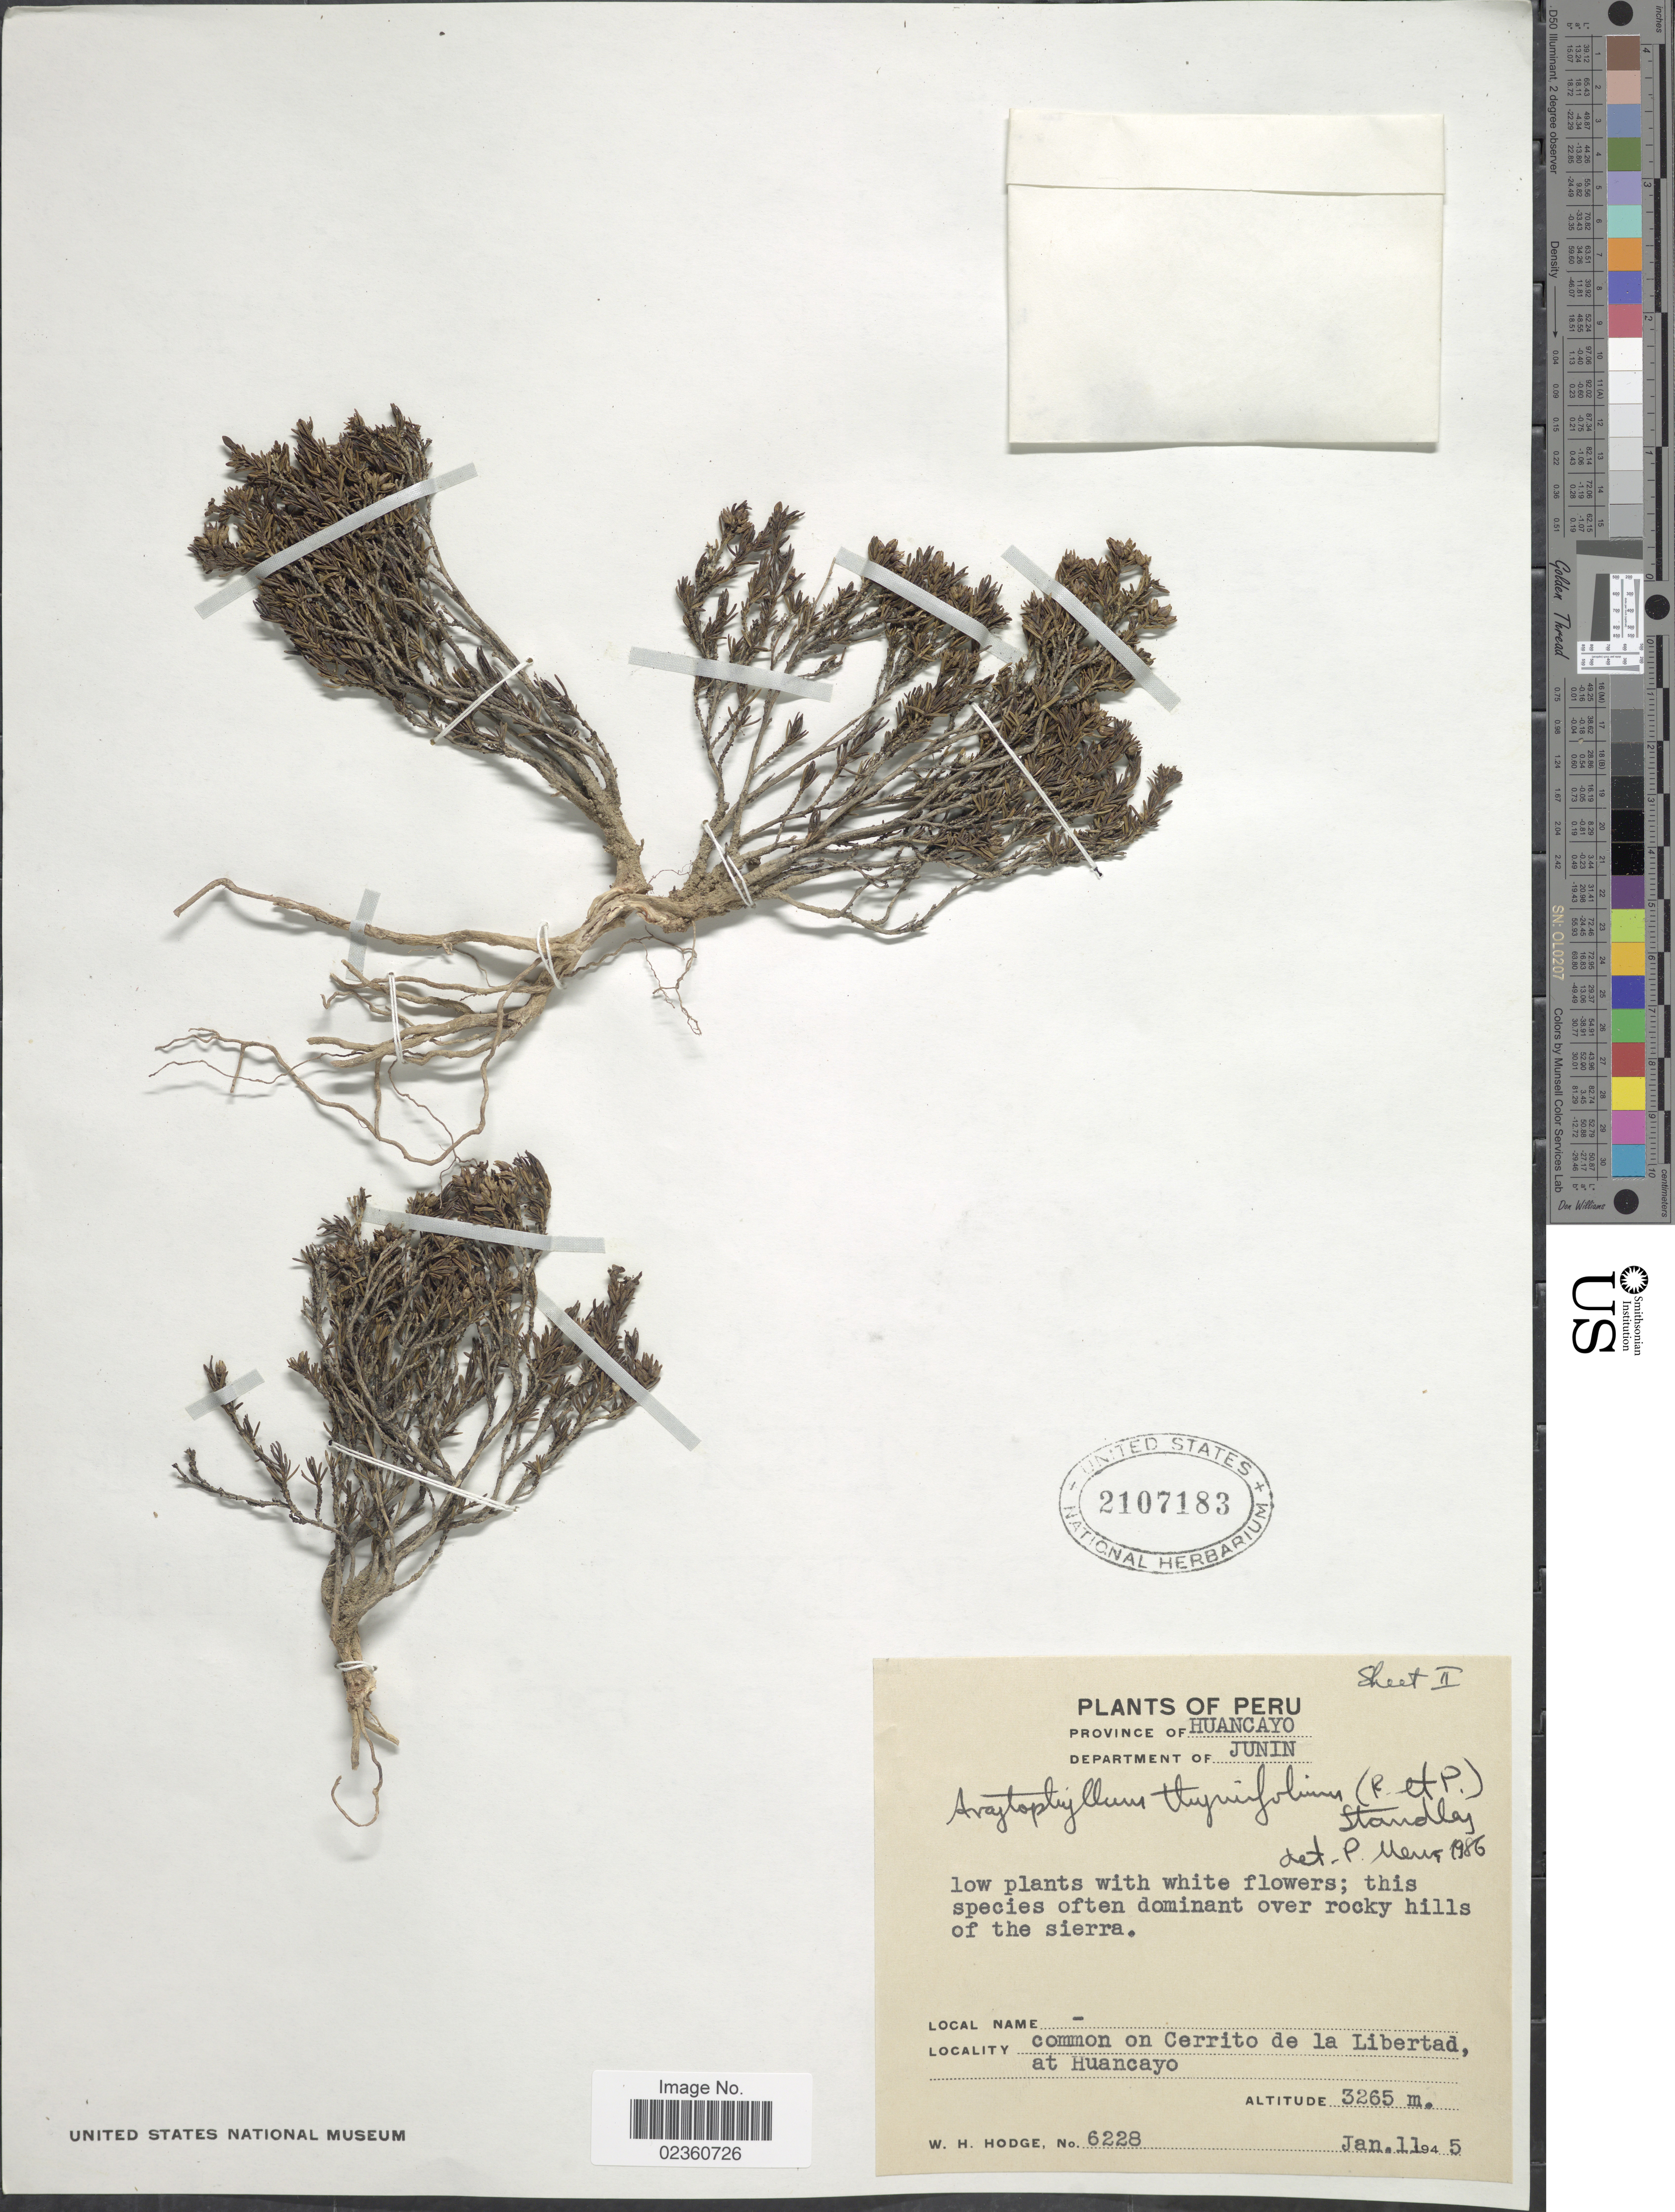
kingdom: Plantae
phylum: Tracheophyta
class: Magnoliopsida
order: Gentianales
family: Rubiaceae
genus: Arcytophyllum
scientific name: Arcytophyllum thymifolium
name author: (Ruiz & Pav.) Standl.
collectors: W. Hodge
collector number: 6228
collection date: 1945-01-11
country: Peru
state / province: Junín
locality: Province of Huancayo, Department of Junin, this species often dominant over rocky hills of the sierra, common on Cerrito de la Libertad at Huancayo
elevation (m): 3265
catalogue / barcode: US 2107183